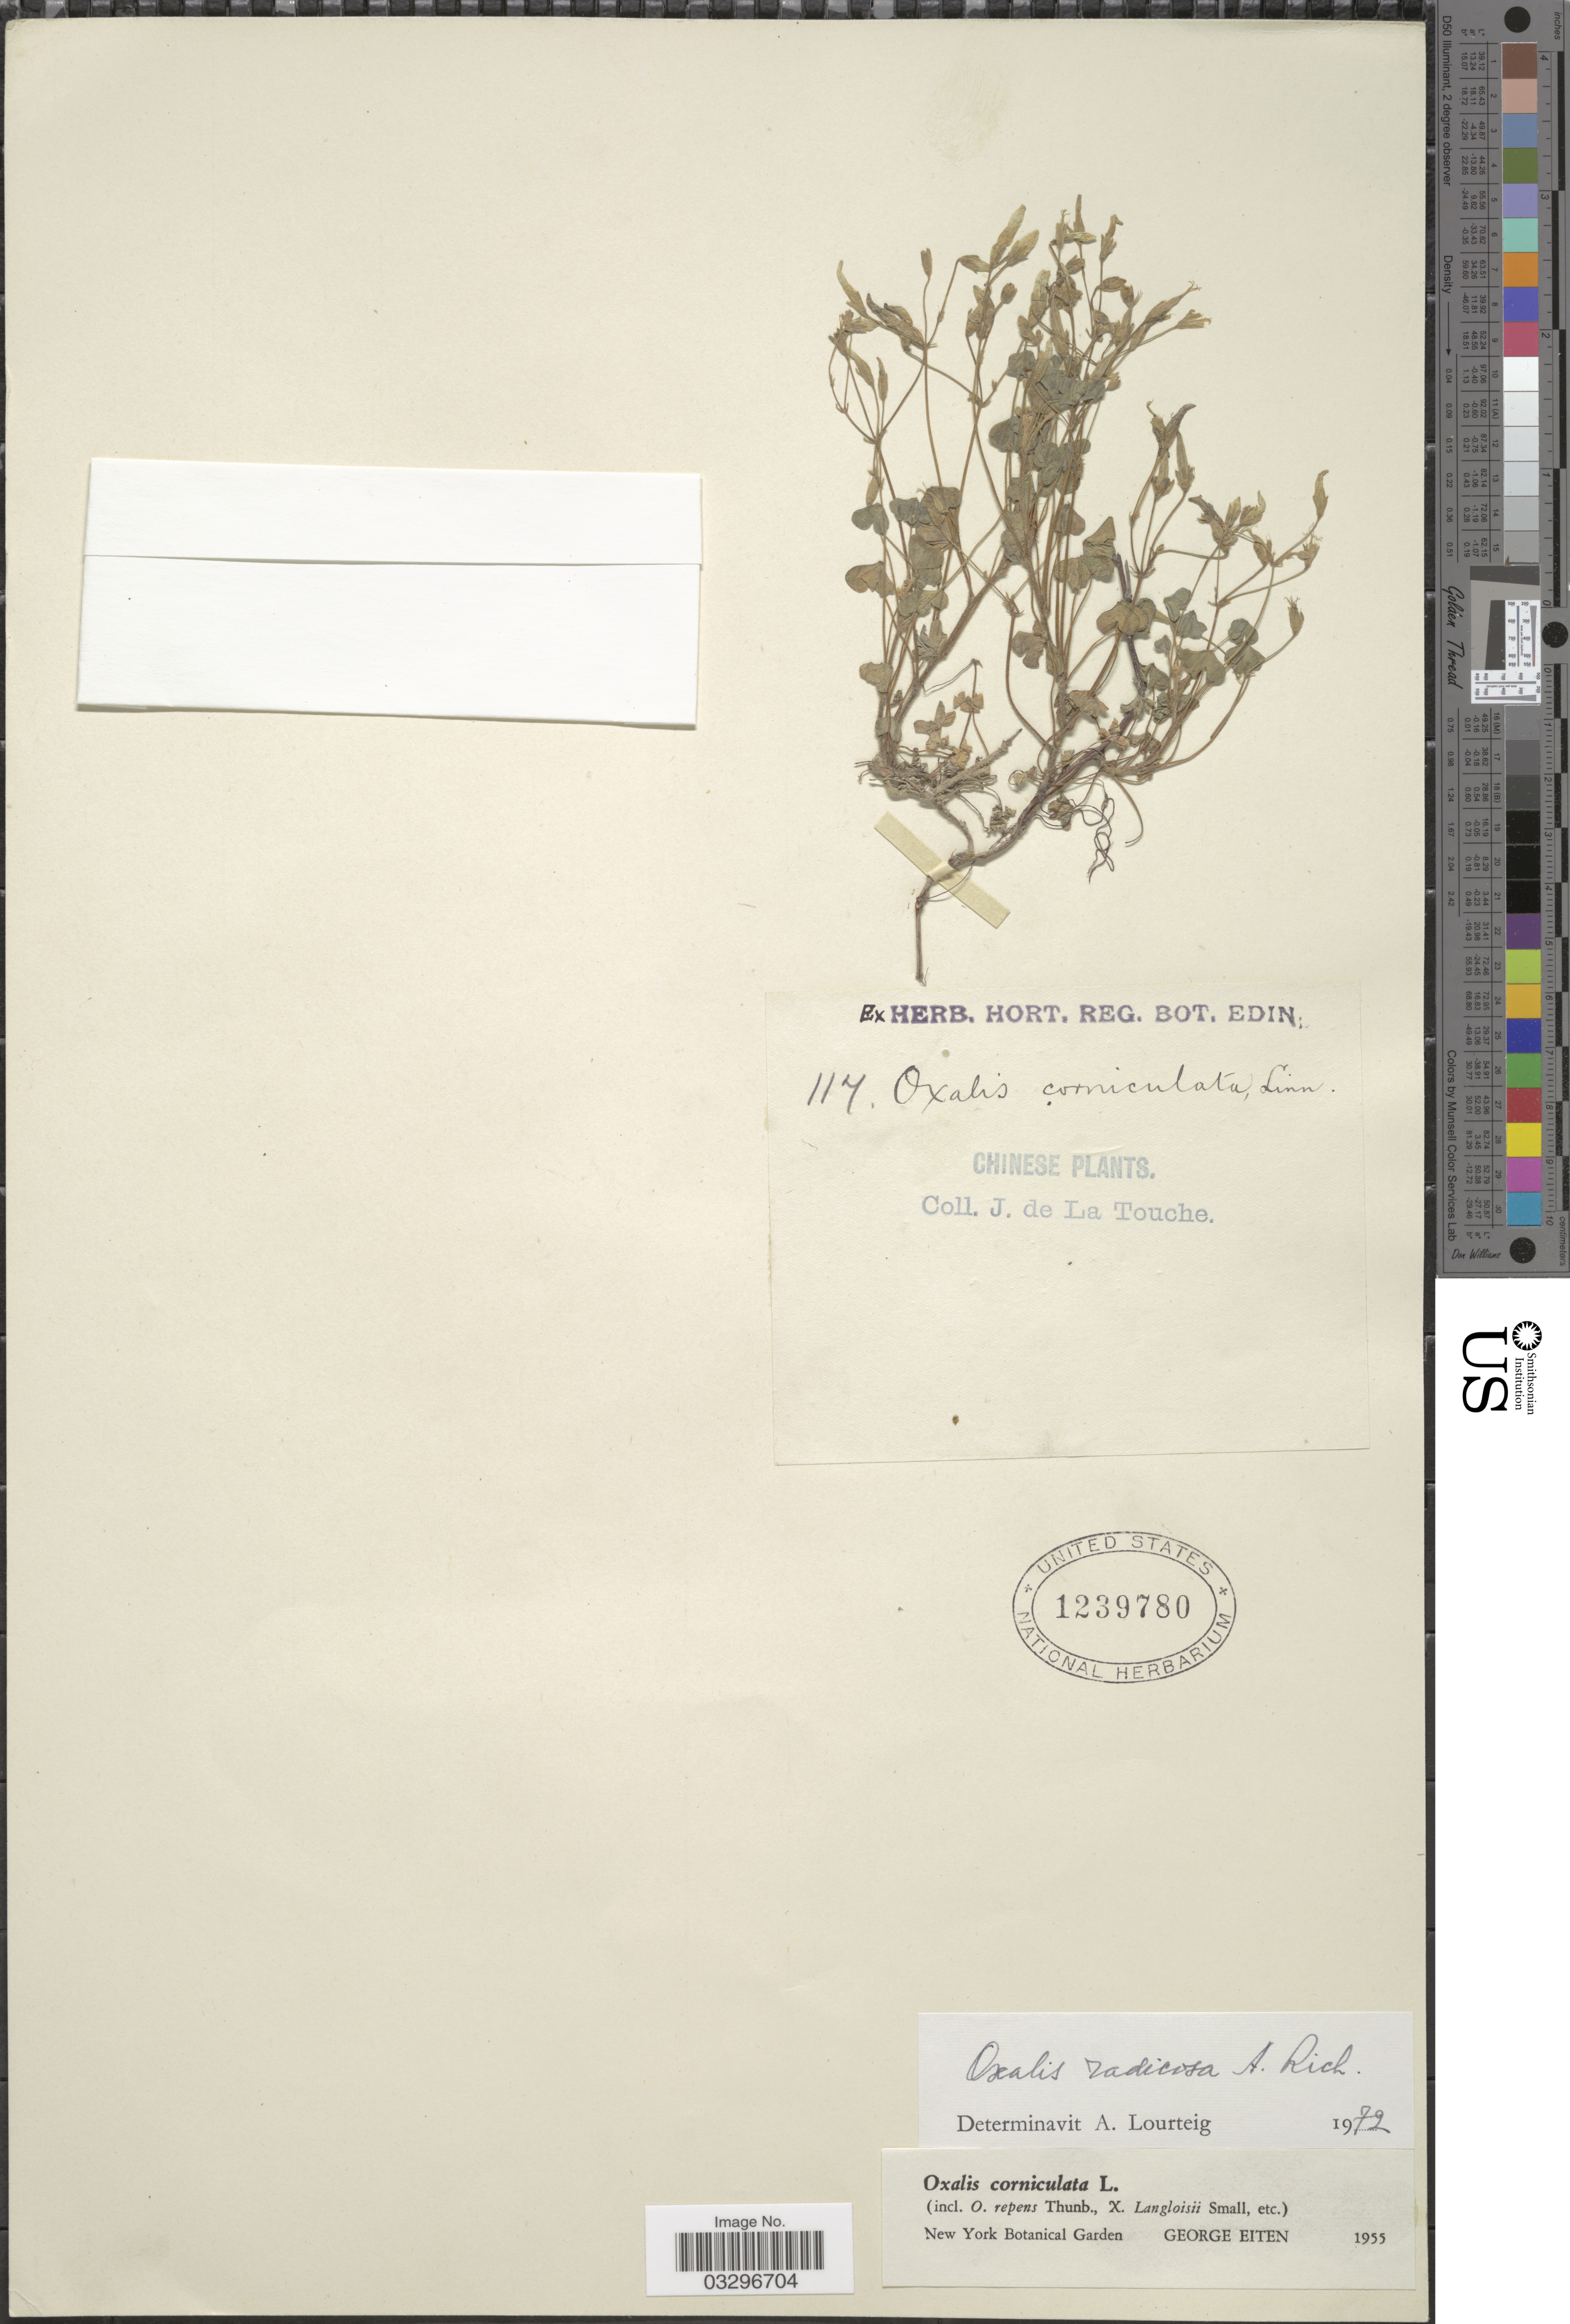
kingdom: Plantae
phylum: Tracheophyta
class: Magnoliopsida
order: Oxalidales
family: Oxalidaceae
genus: Oxalis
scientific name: Oxalis radicosa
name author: A. Rich.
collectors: J. de la Touche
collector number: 114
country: China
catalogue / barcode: US 1239780